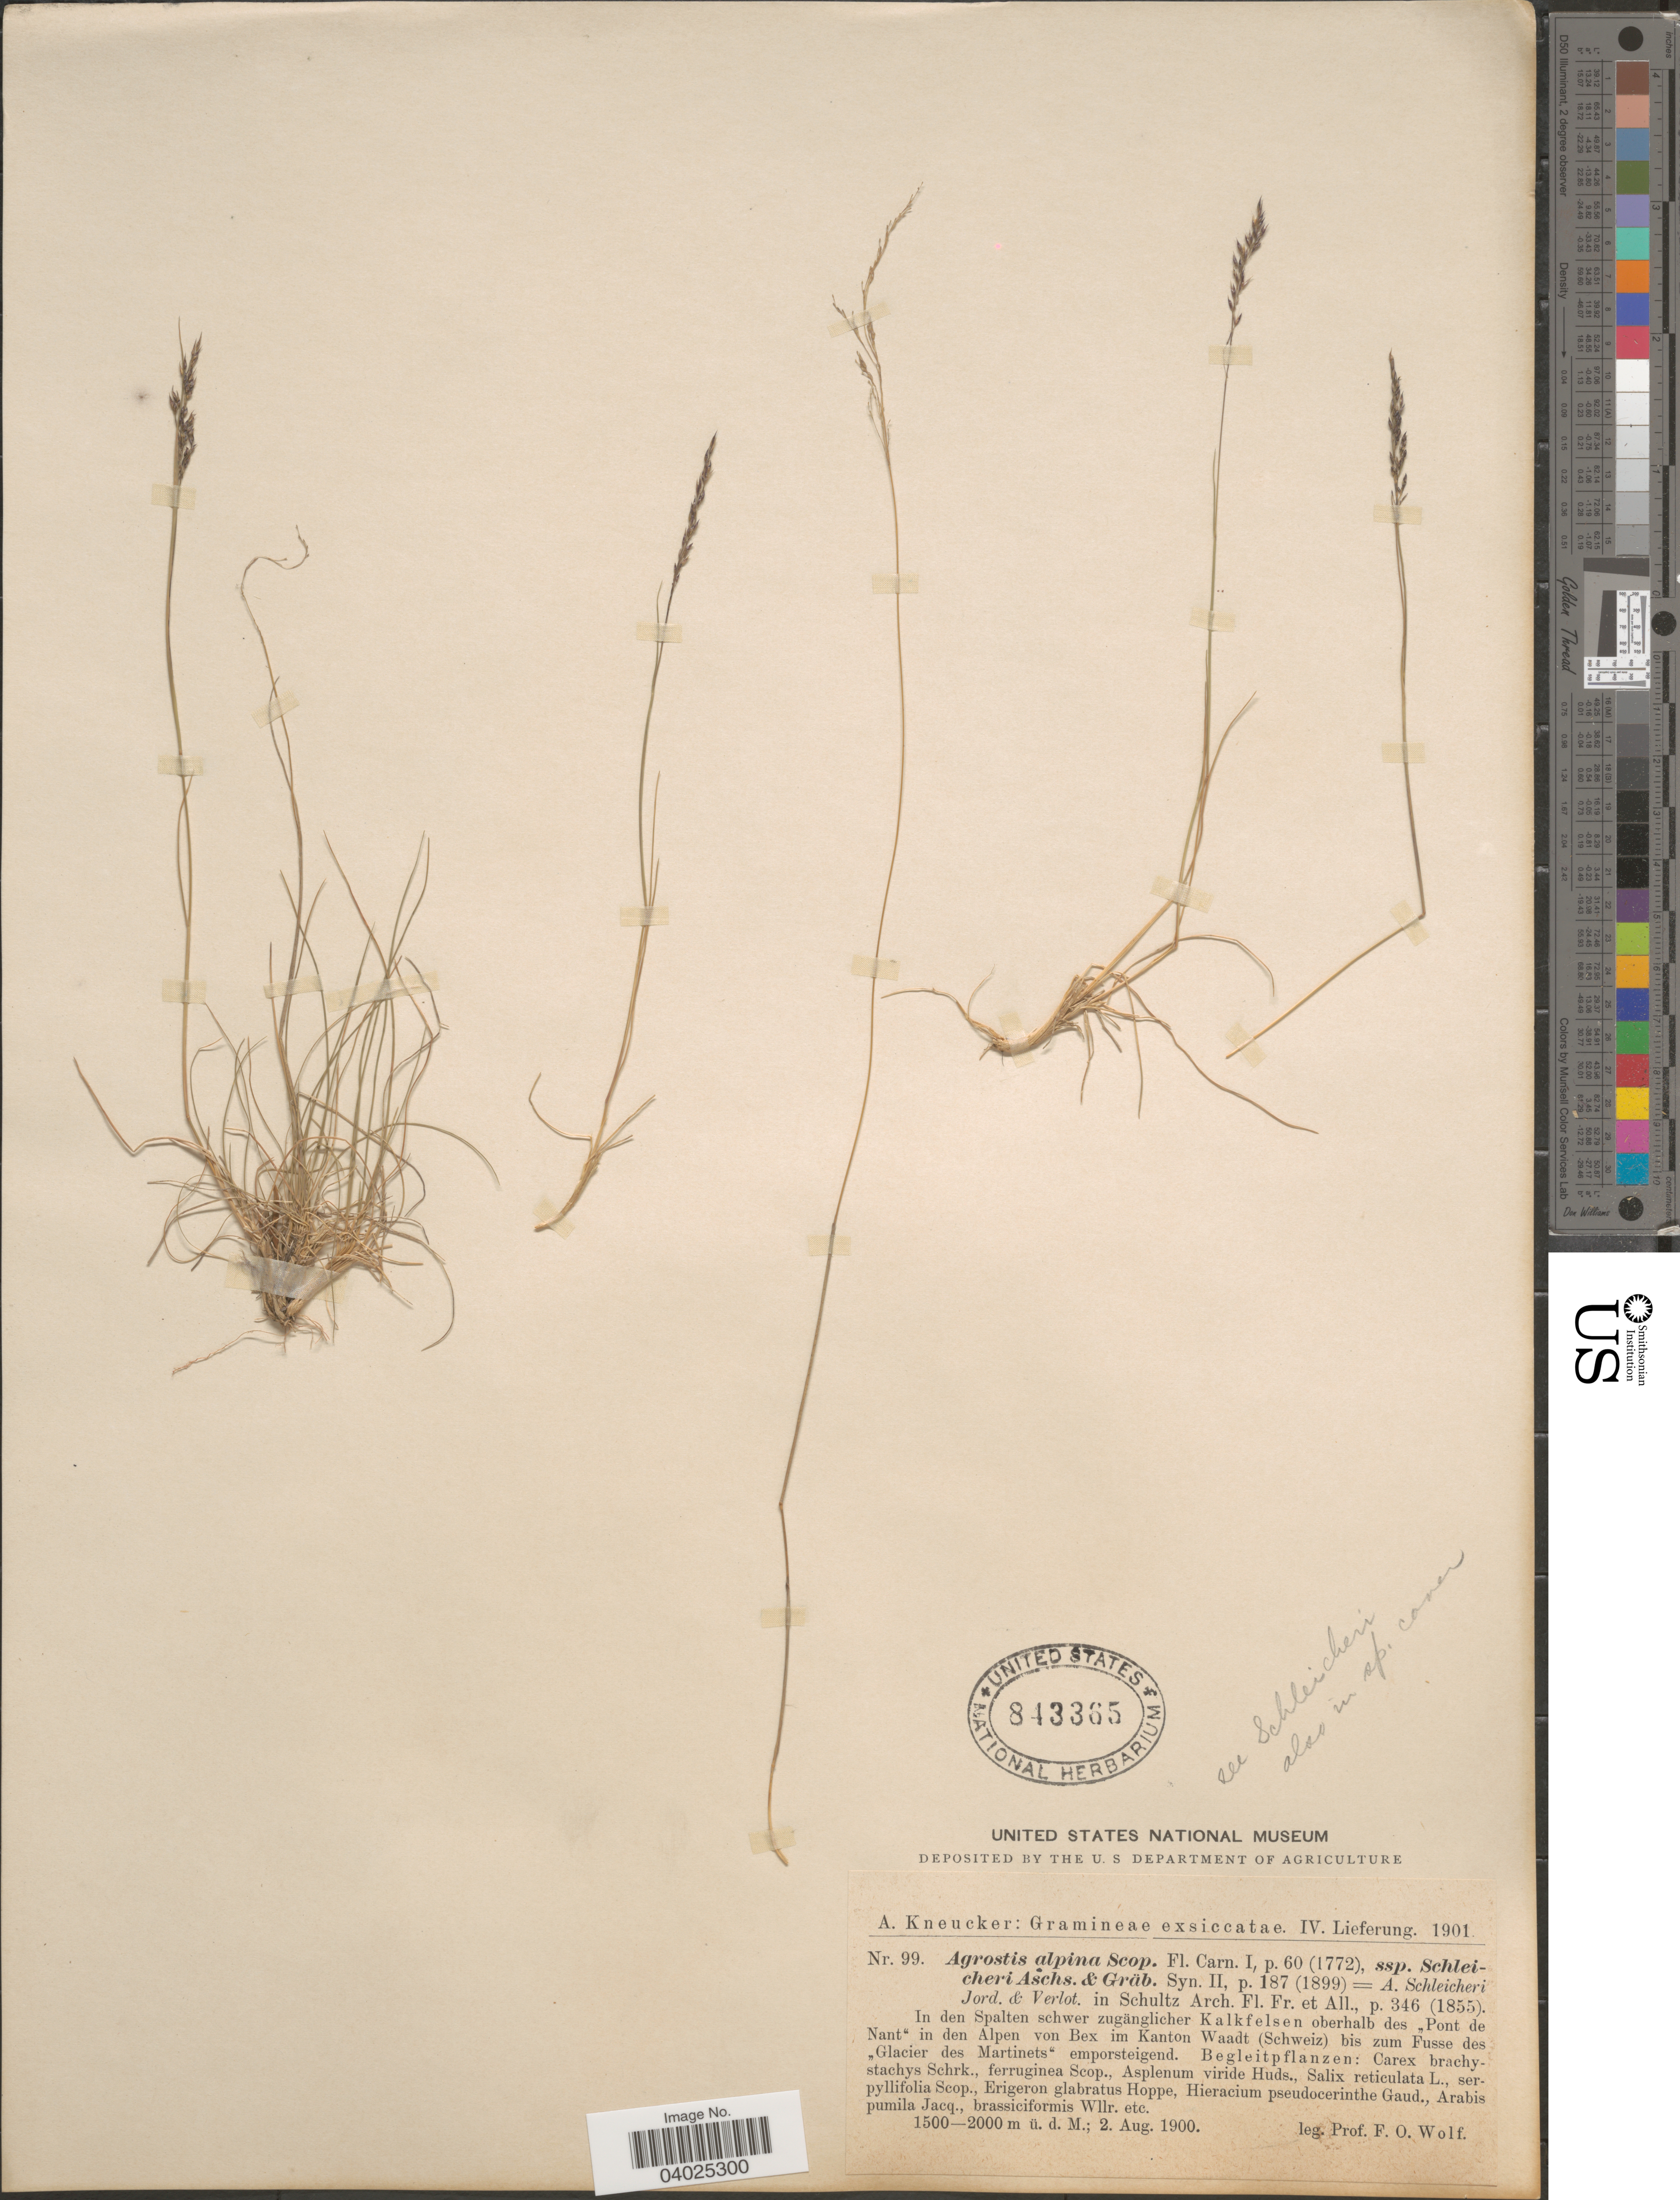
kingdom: Plantae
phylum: Tracheophyta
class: Liliopsida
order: Poales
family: Poaceae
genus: Alpagrostis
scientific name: Alpagrostis schleicheri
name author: (Jord. & Verl.) P.M. Peterson et al.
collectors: F. Wolf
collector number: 99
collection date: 1900-08-02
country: Switzerland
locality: In den Spalten schwer zugänglicher Kalkfelsen oberhalb des ,,Pont de Nant" in den Alpen von Bex im Kanton Waadt (Schweiz) bis zum Fusse de ,,Glacier des Martinets"emporsteigend.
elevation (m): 1500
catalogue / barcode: US 843365